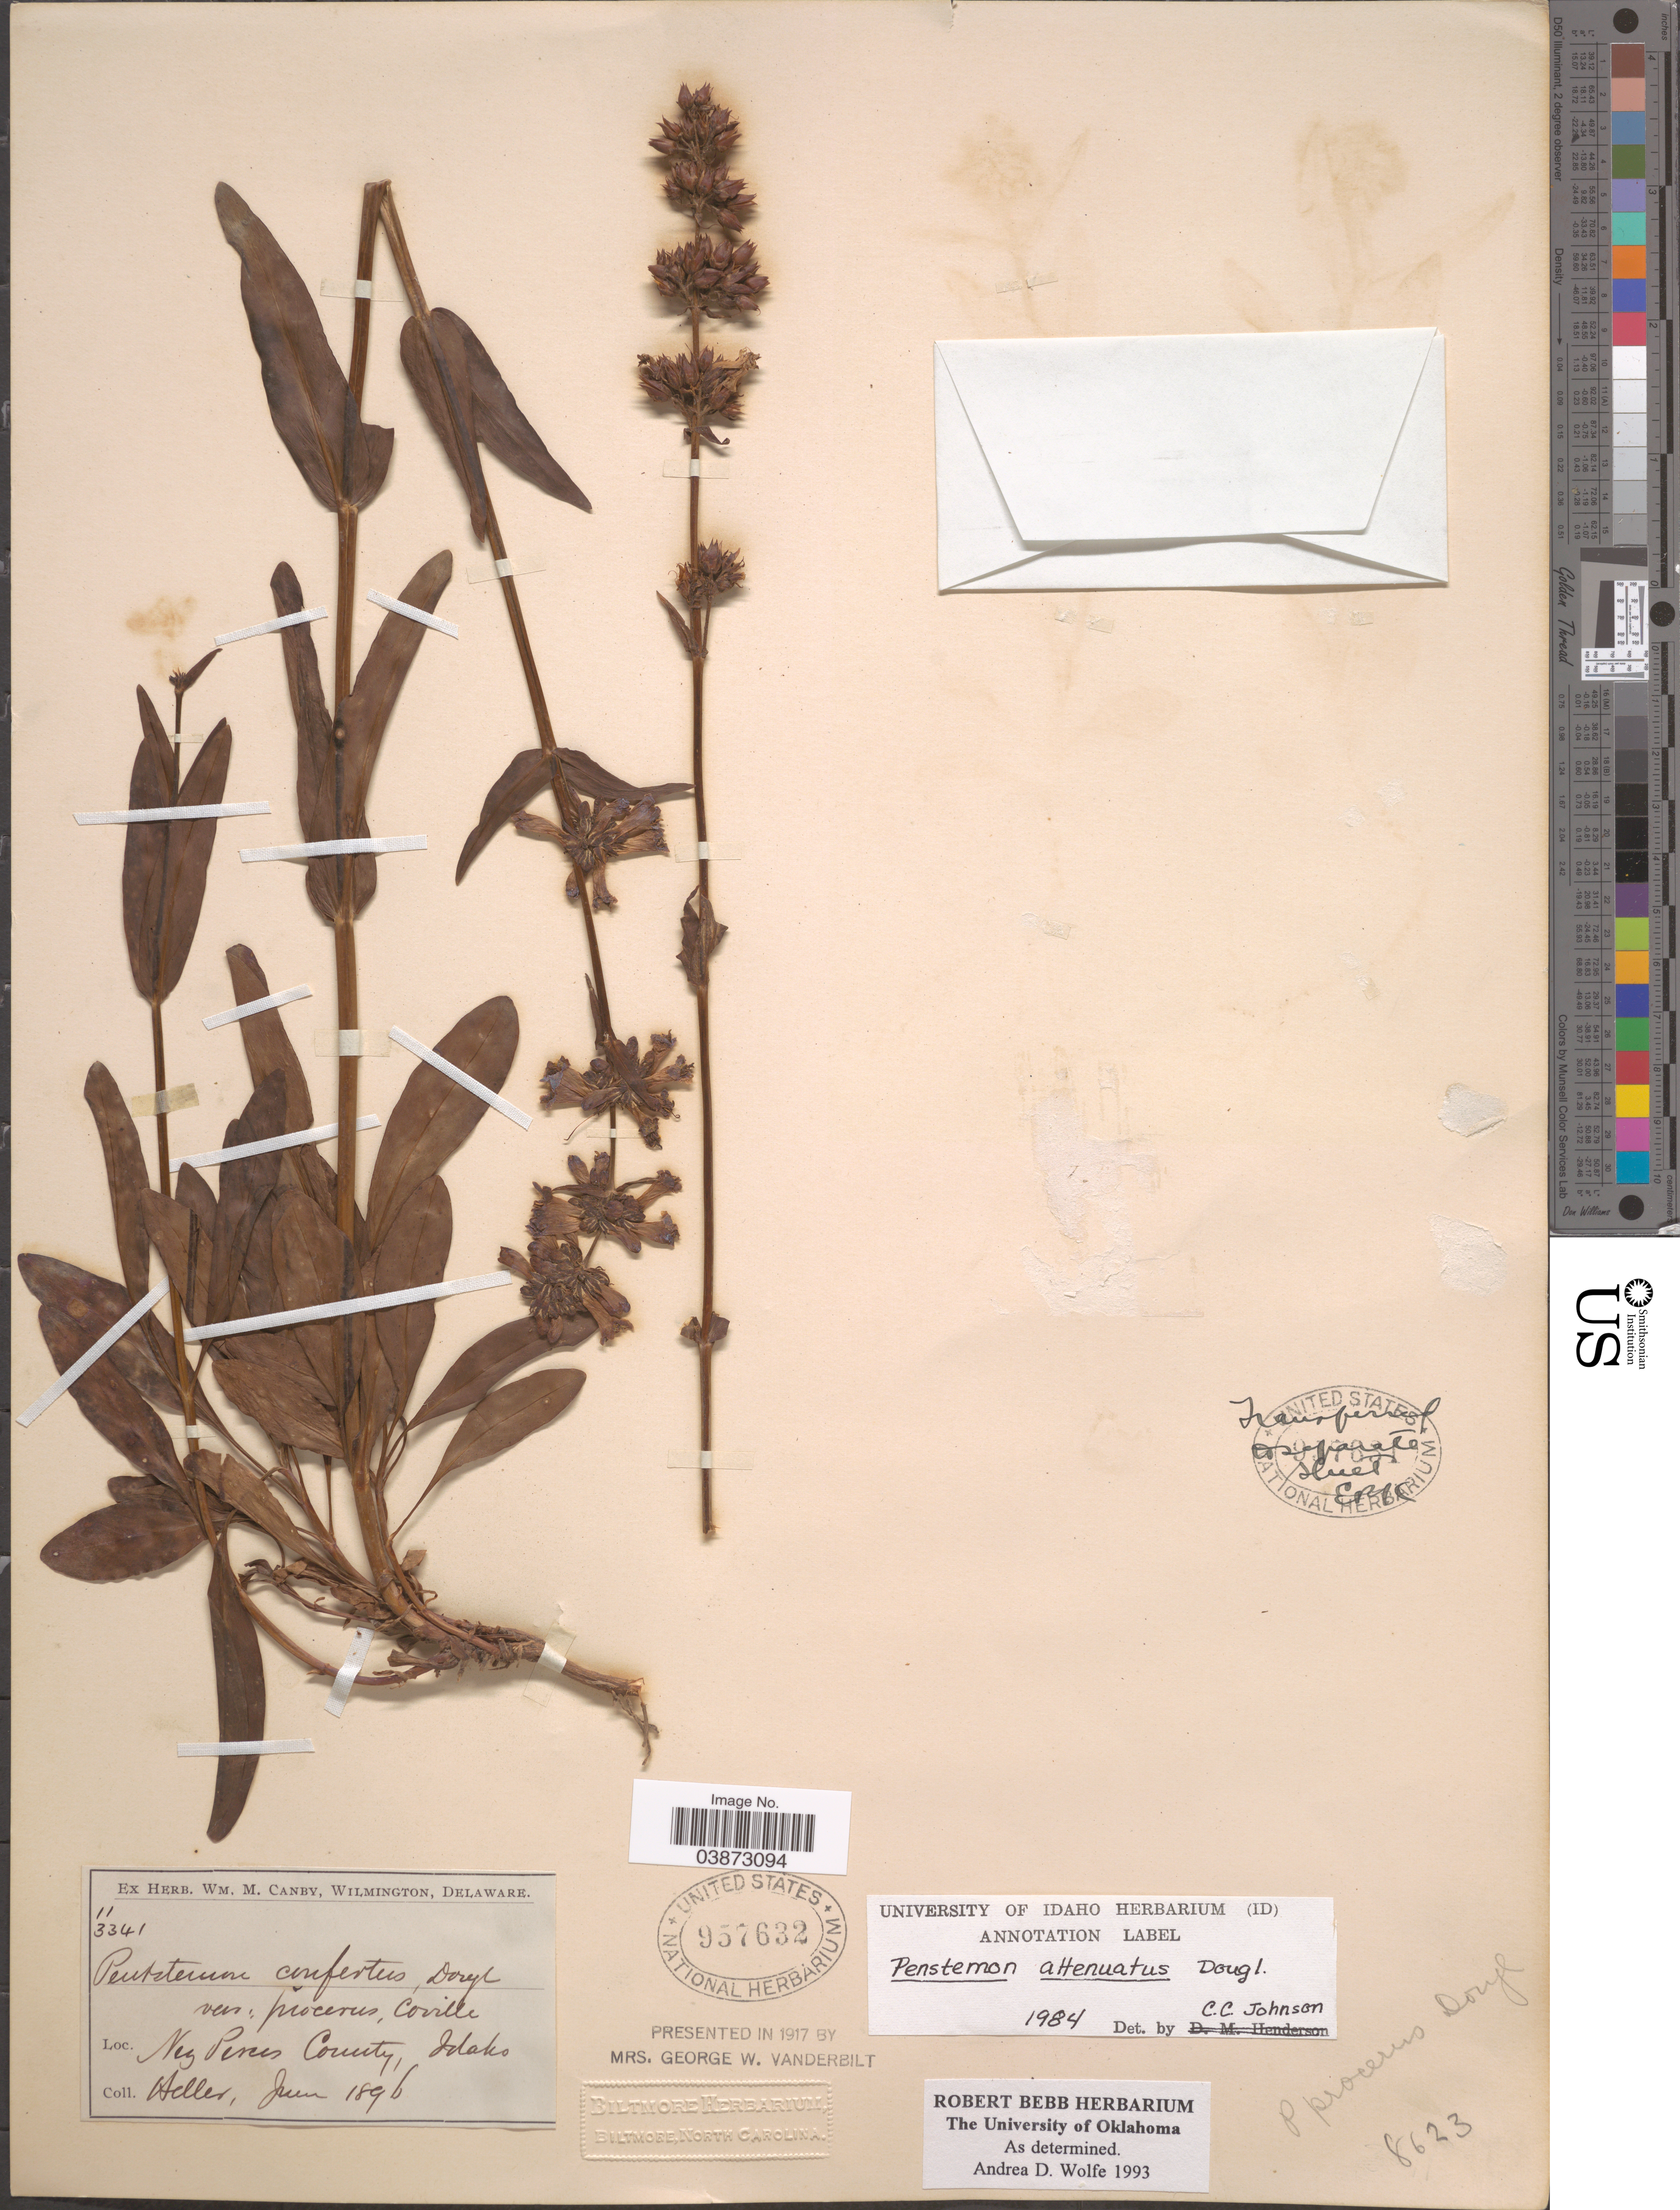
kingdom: Plantae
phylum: Tracheophyta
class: Magnoliopsida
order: Lamiales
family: Plantaginaceae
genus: Penstemon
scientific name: Penstemon attenuatus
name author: Douglas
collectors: -- Heller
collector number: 11/3341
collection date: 1896-06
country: United States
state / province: Idaho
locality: Nez Perces County.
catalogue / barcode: US 957632